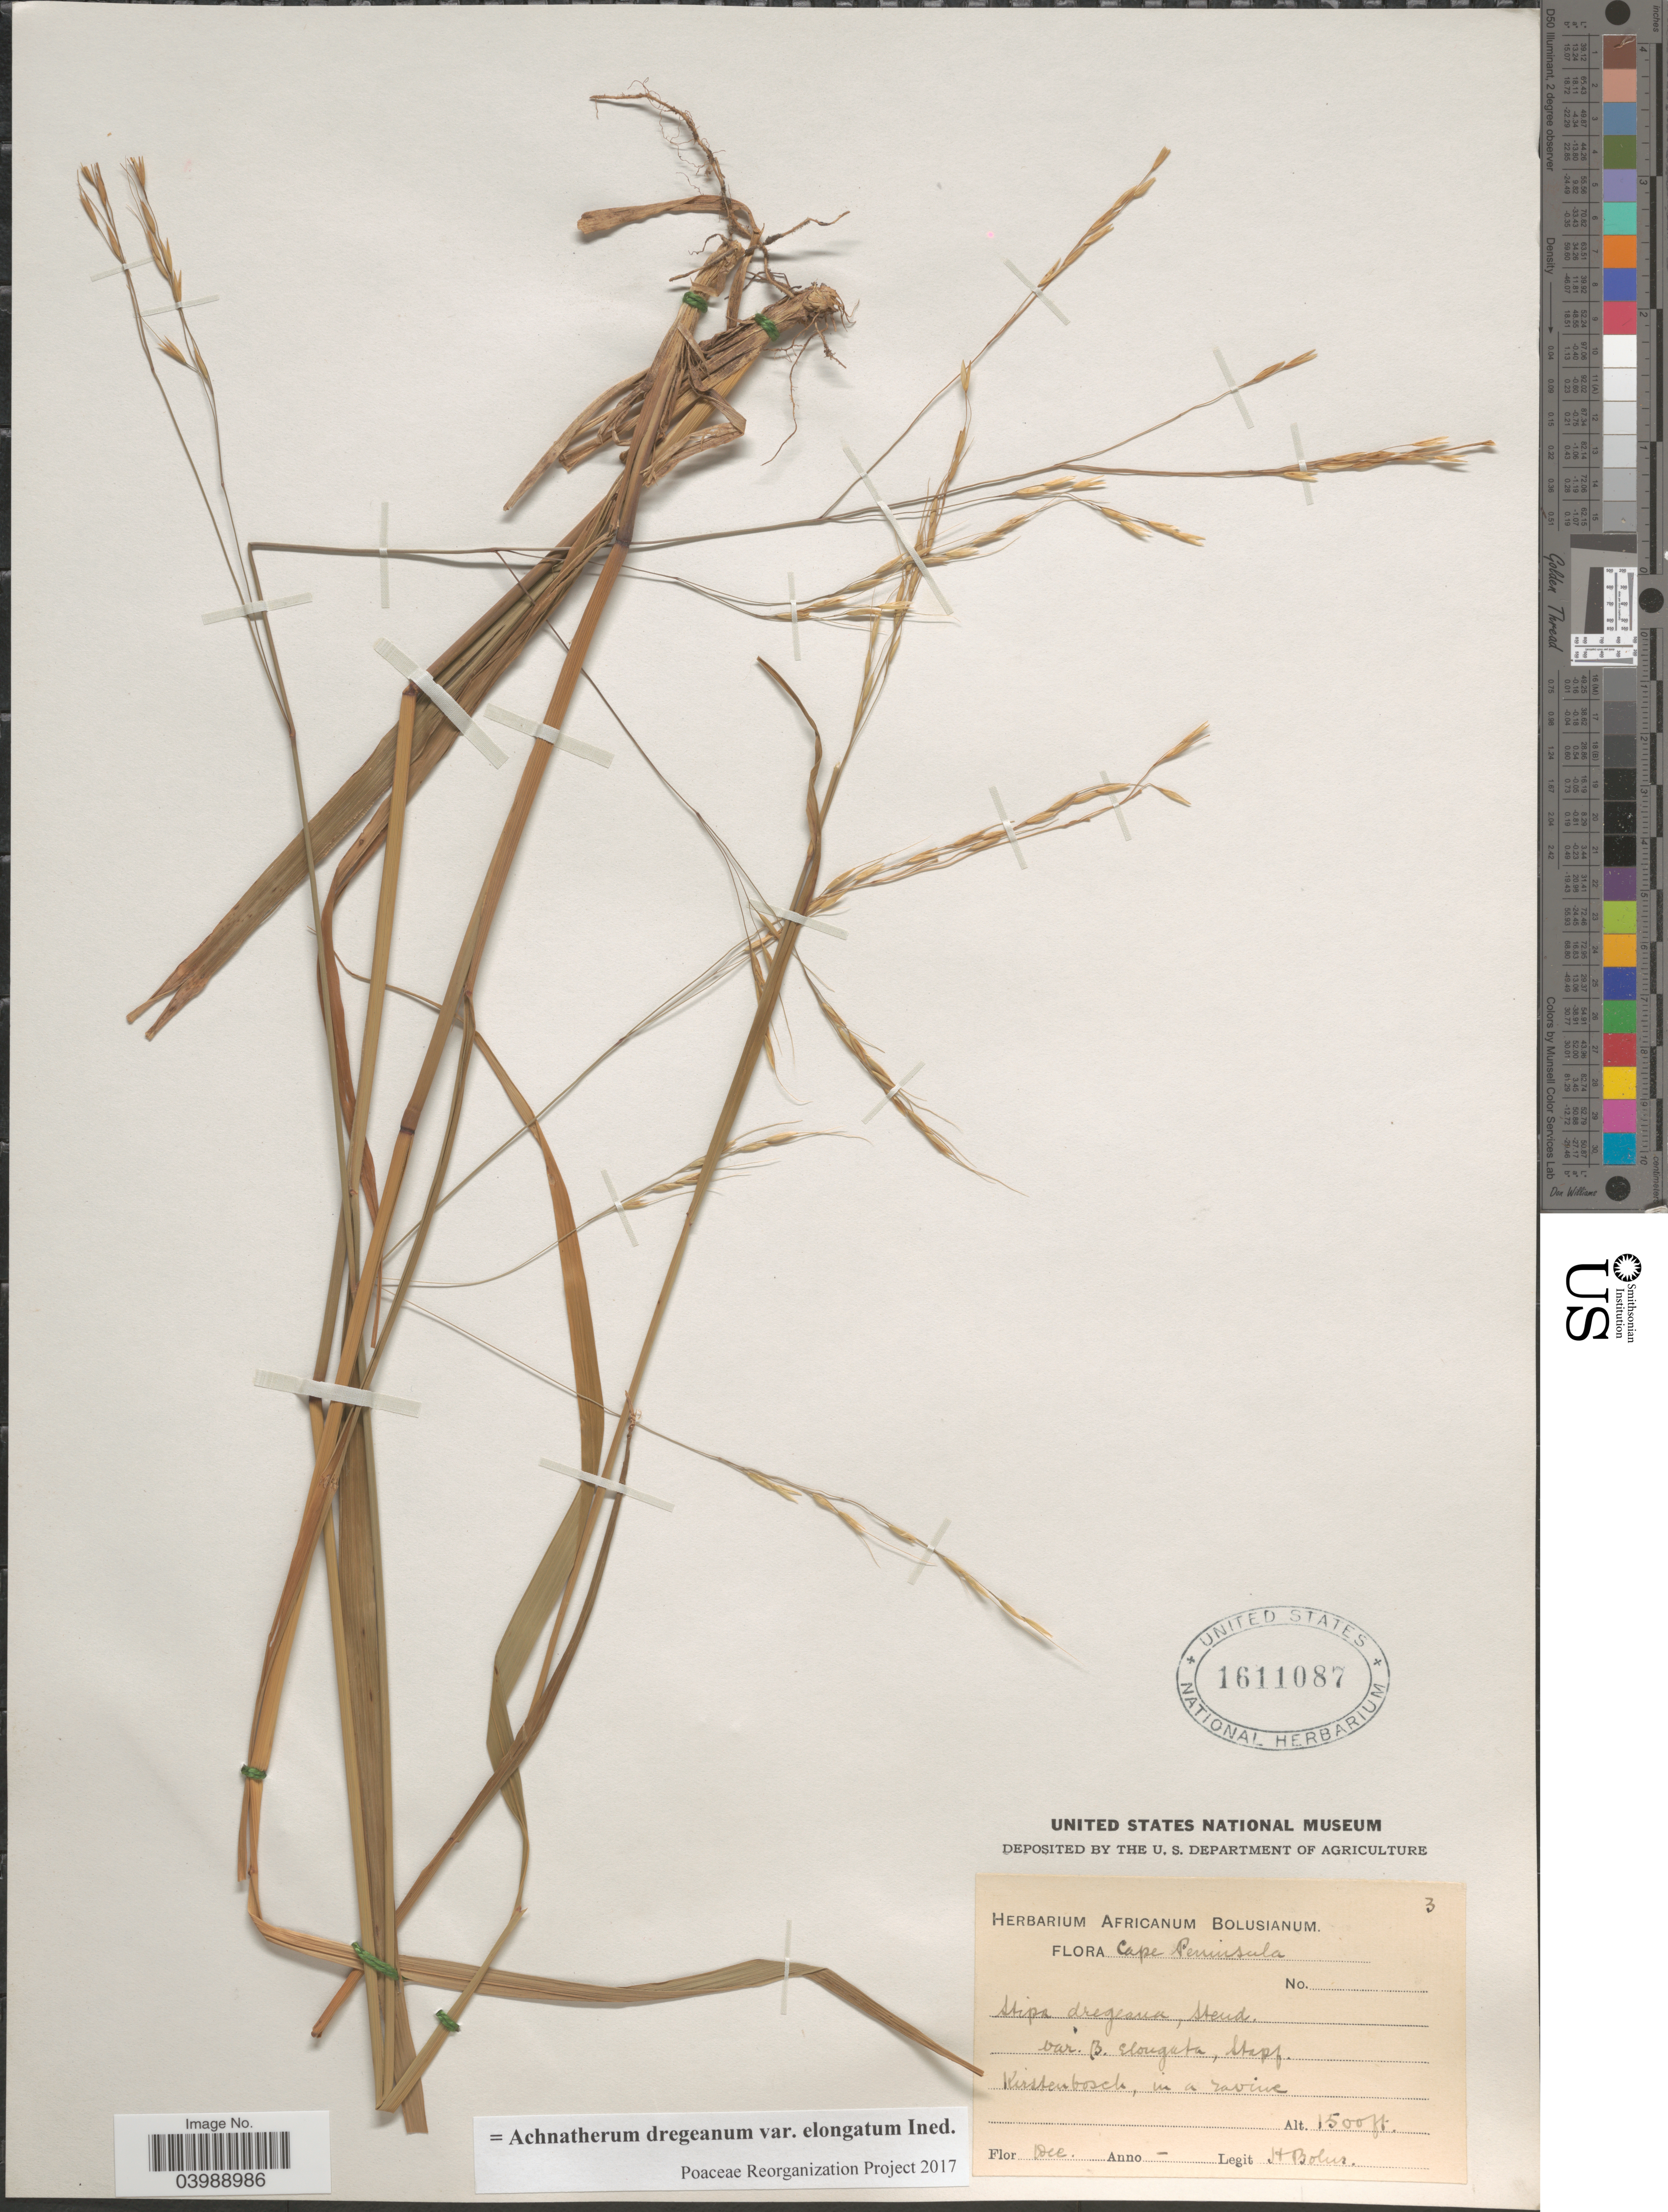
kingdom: Plantae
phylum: Tracheophyta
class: Liliopsida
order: Poales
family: Poaceae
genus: Achnatherum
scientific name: Achnatherum dregeanum var. elongatum ined.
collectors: H. Bolus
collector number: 3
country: South Africa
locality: Cape Peninsula. Kirstenbosch, in a ravine.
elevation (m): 457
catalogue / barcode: US 1611087